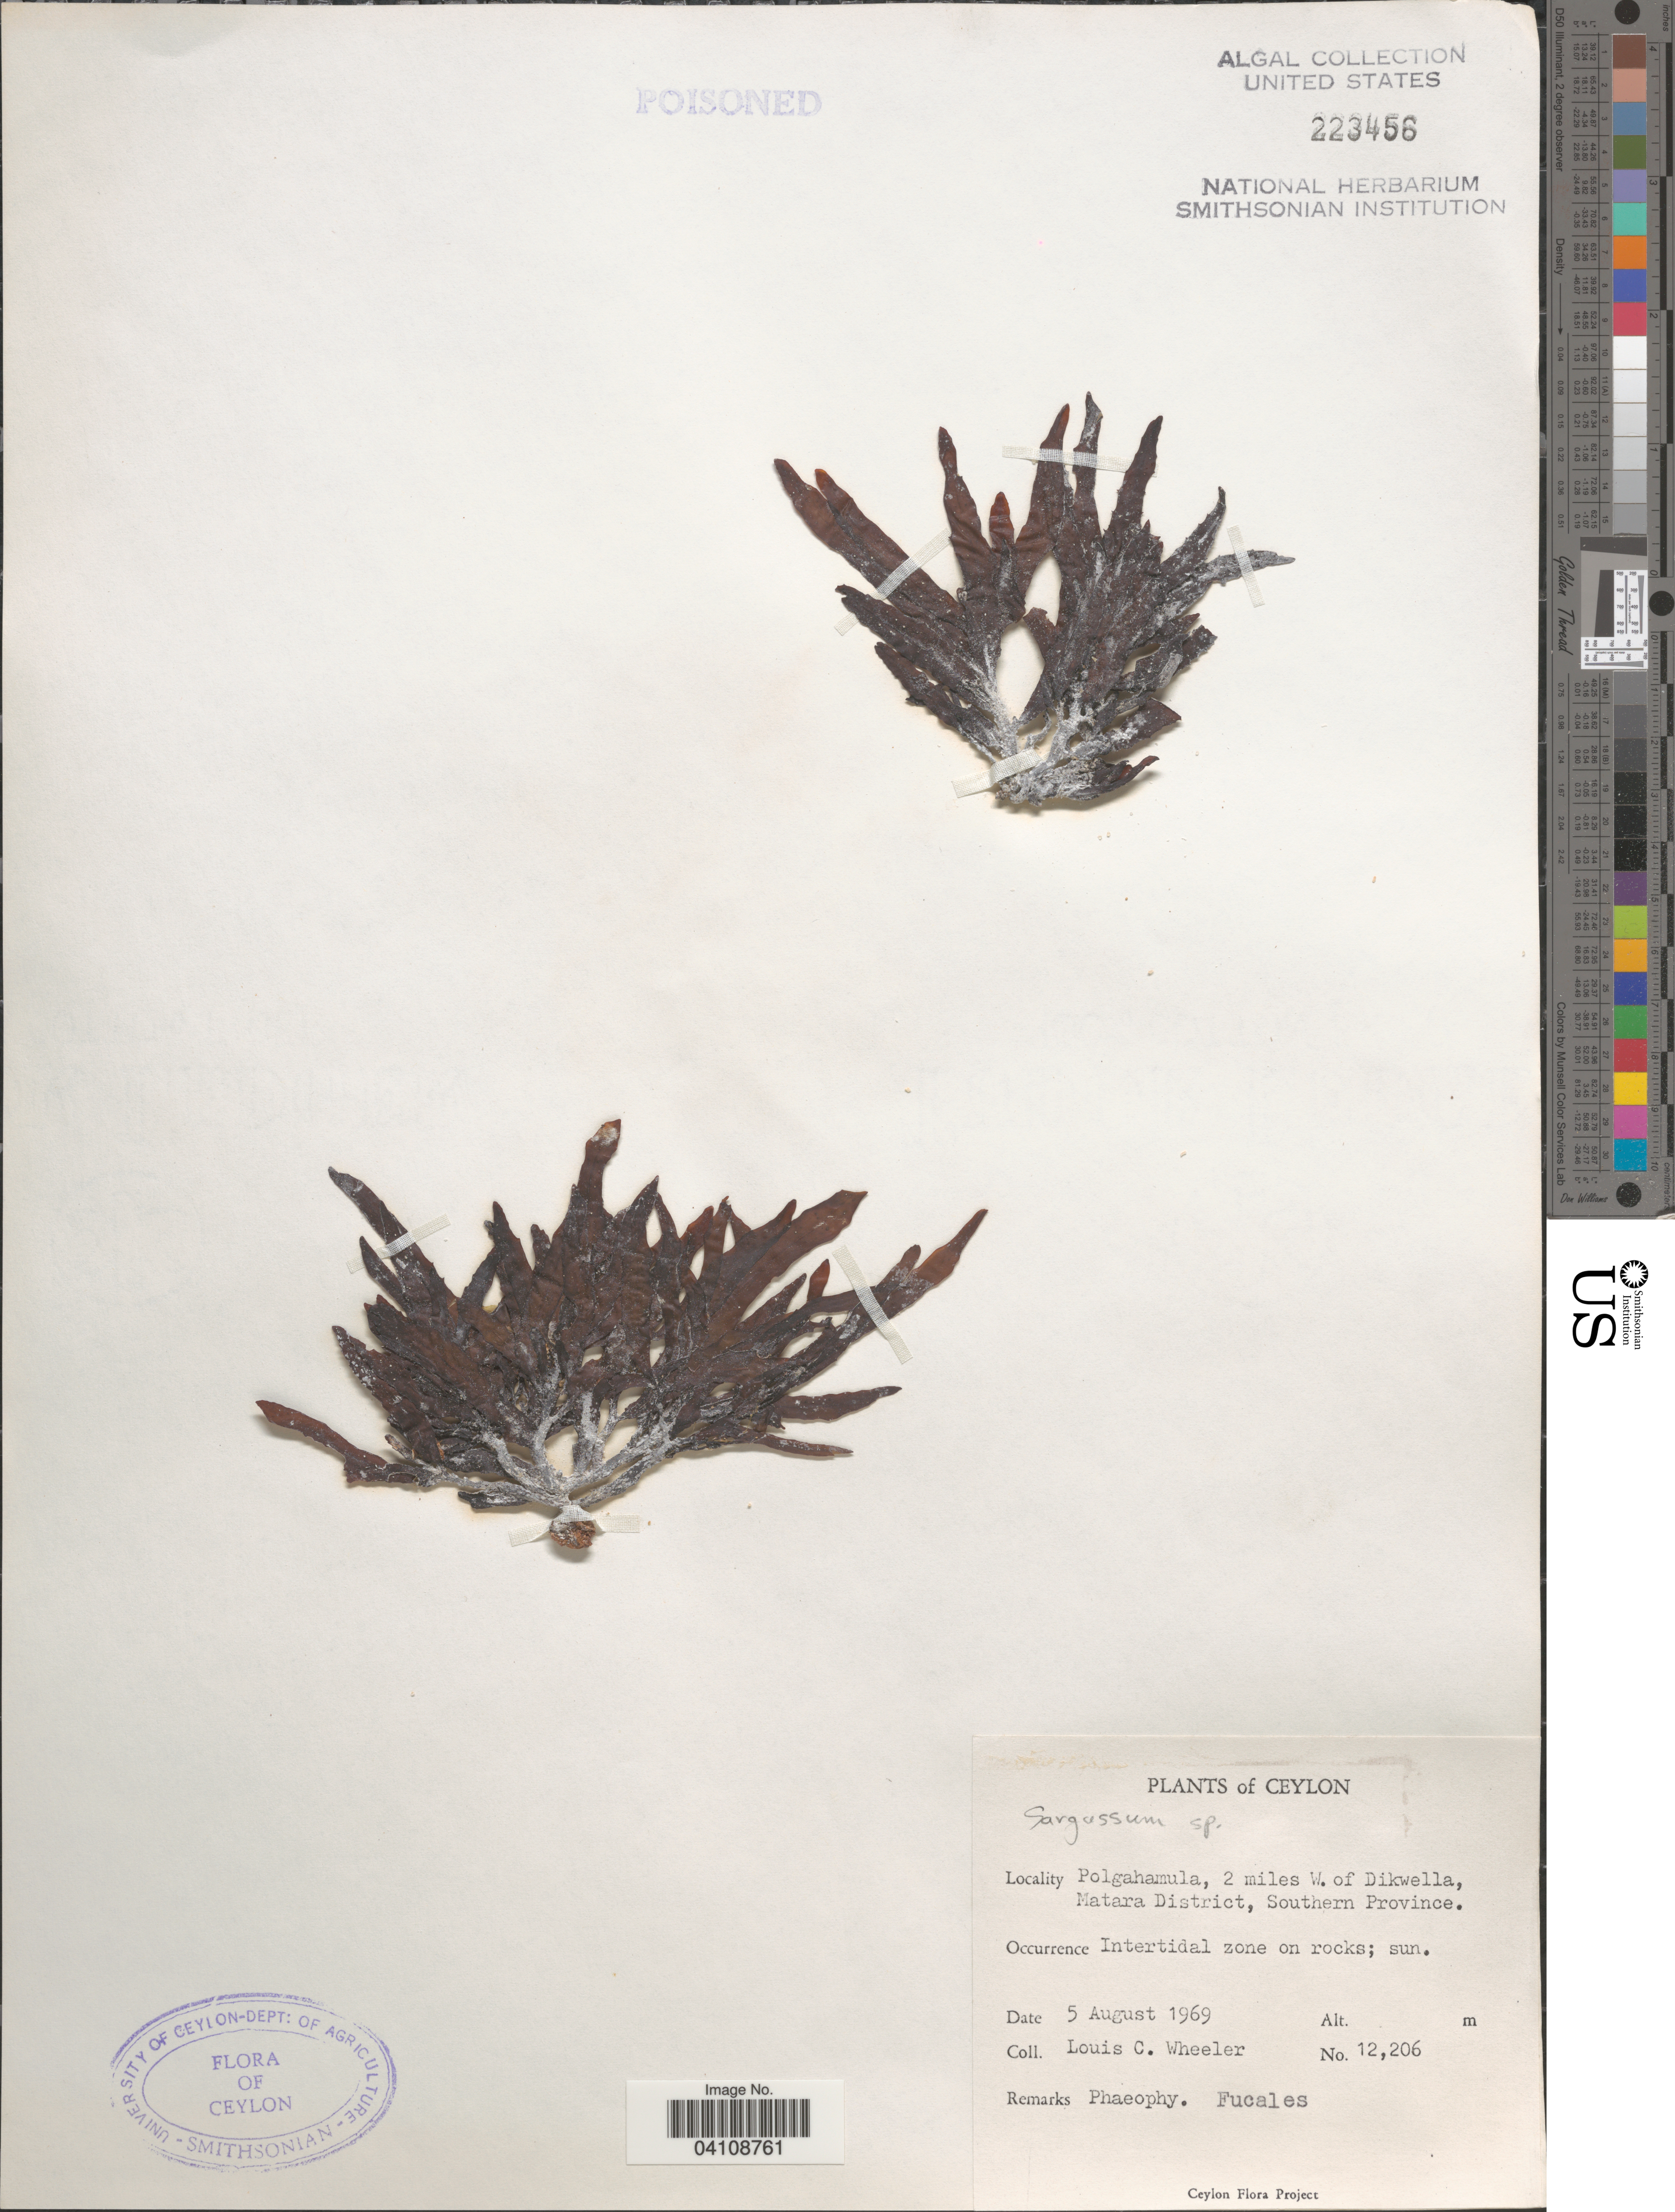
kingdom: Chromista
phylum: Ochrophyta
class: Phaeophyceae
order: Fucales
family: Sargassaceae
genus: Sargassum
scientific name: Sargassum sp.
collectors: L. C. Wheeler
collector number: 12206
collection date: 1969-08-05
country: Sri Lanka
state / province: Southern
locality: Polgahamula, 2 miles W. of Dikwella, Matara District.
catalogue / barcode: US 223456